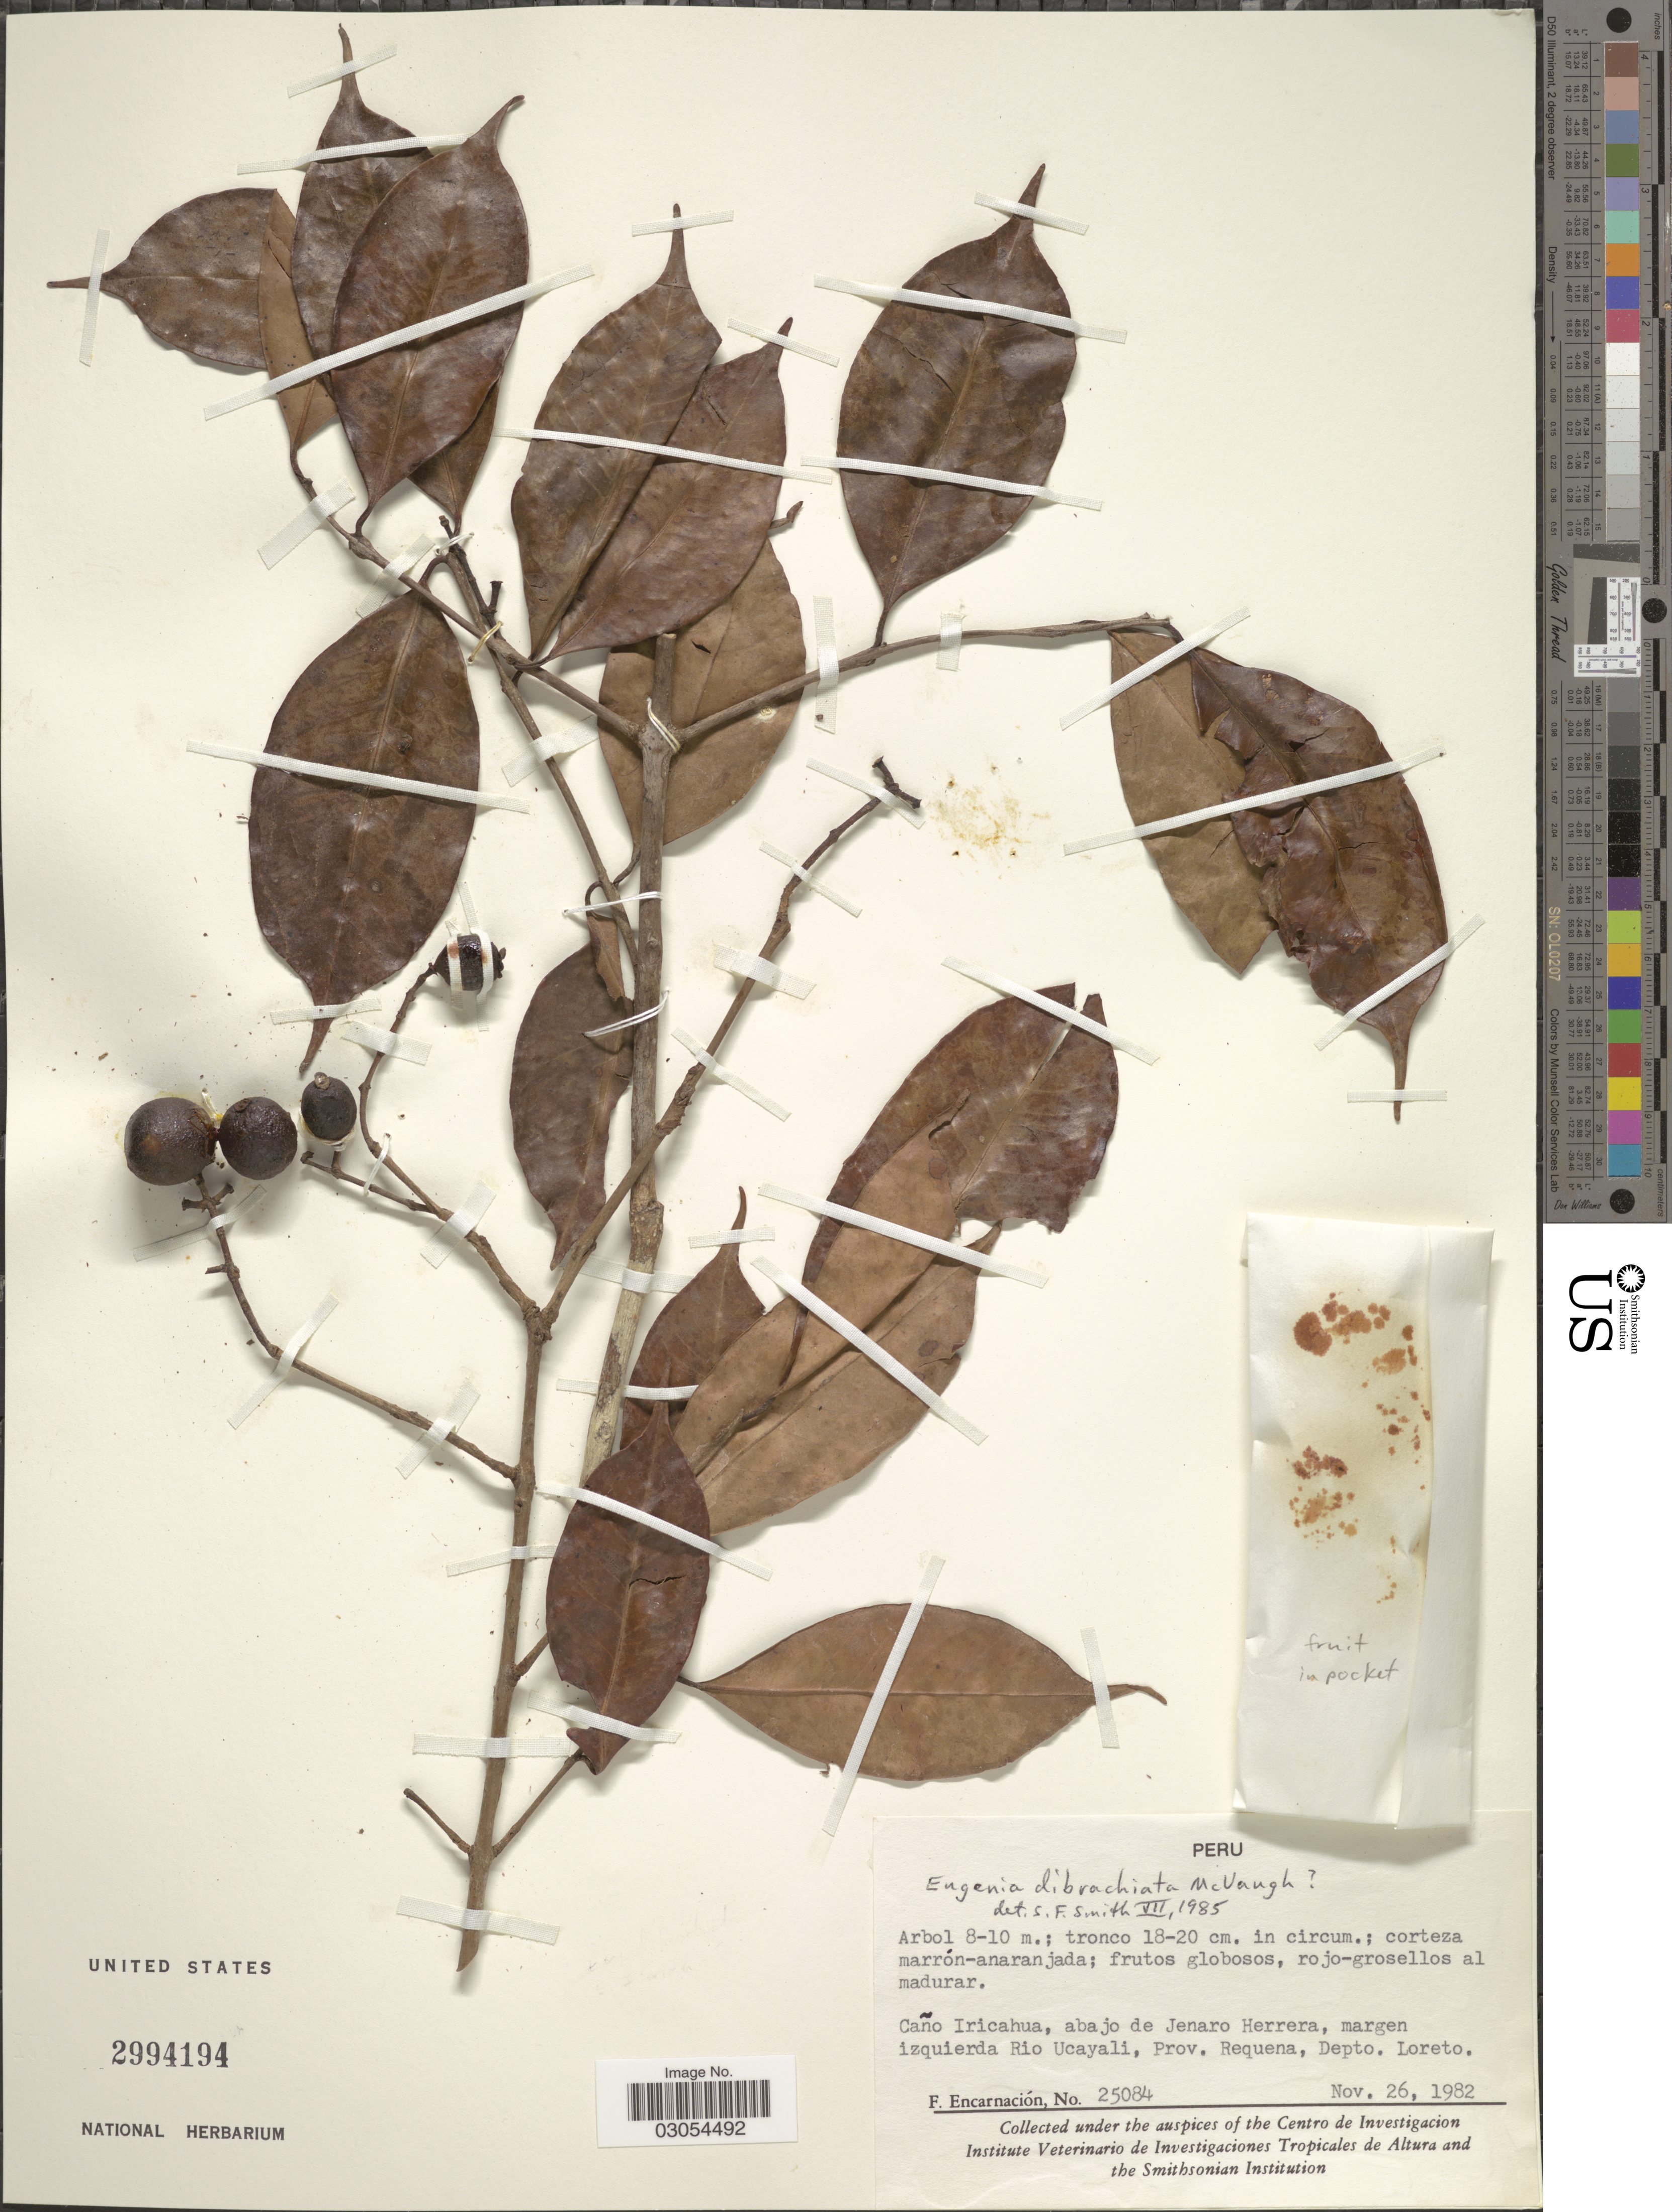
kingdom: Plantae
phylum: Tracheophyta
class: Magnoliopsida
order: Myrtales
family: Myrtaceae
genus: Eugenia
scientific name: Eugenia dibrachiata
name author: McVaugh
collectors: F. Encarnación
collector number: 25084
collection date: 1982-11-26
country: Peru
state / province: Loreto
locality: Caño Iricahua, abajo de Jenaro Herrera, margen izquierda Rio Ucayali, Prov. Requena, Depto. Loreto.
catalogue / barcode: US 2994194